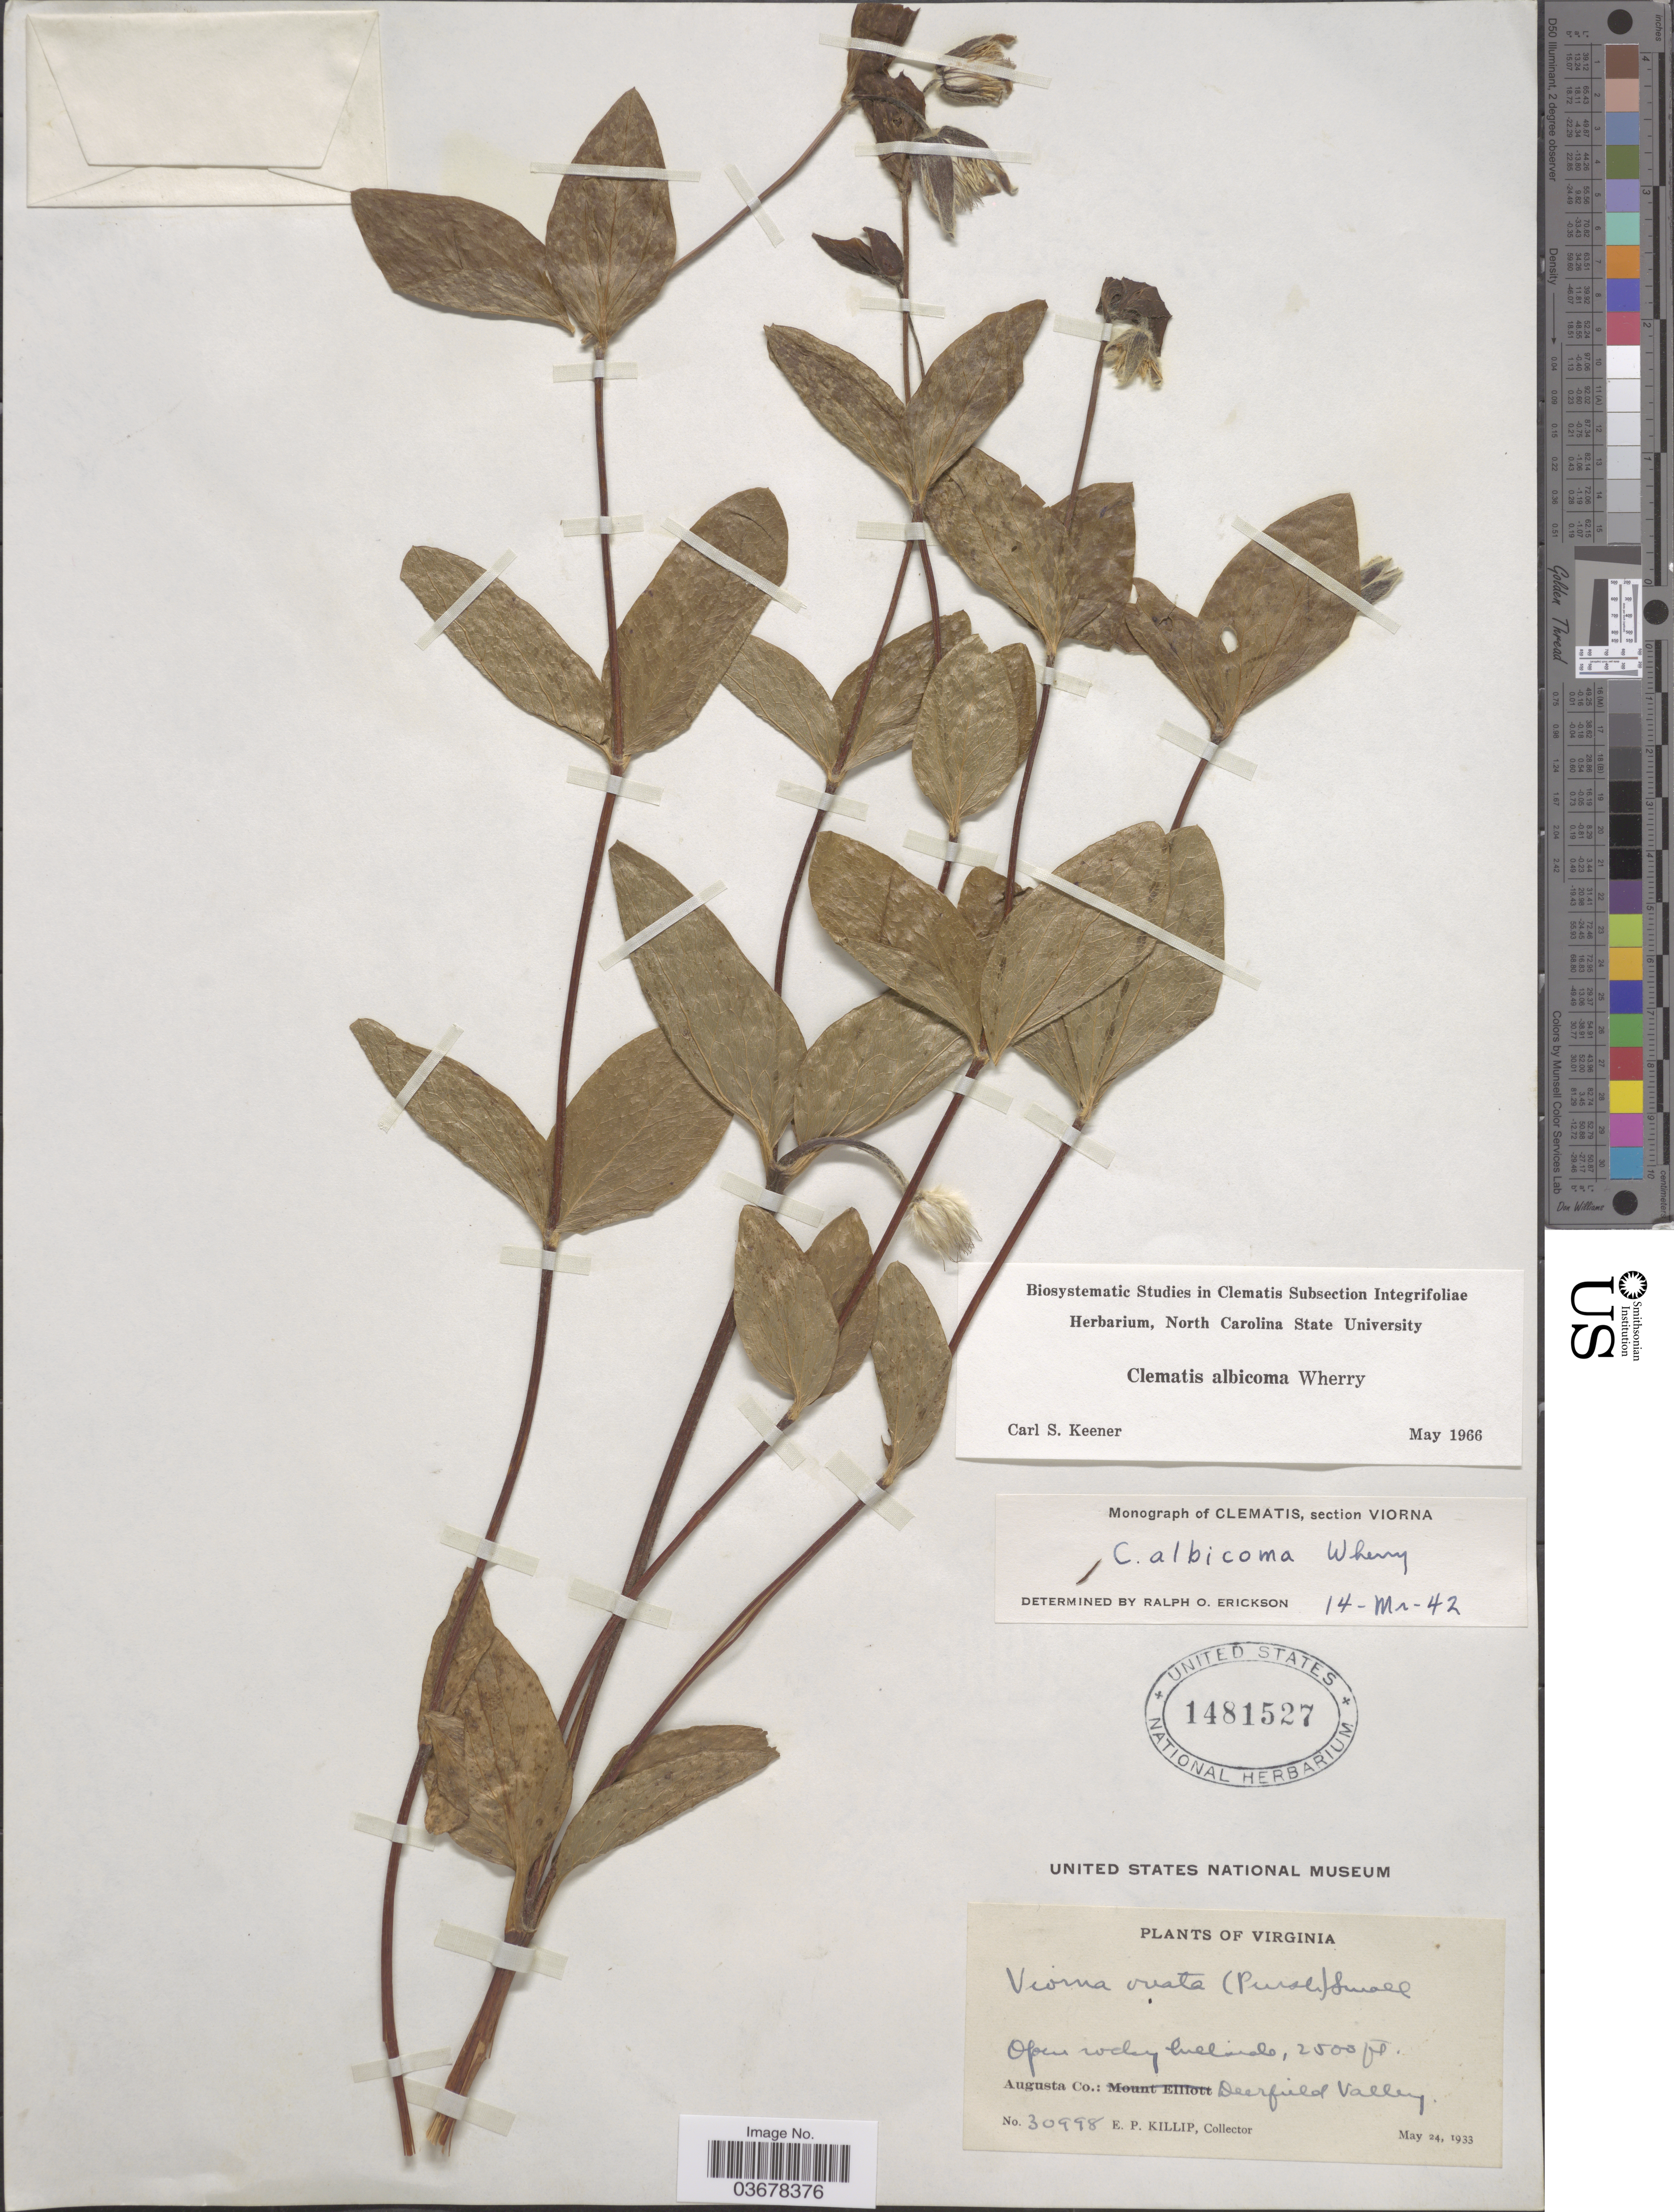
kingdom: Plantae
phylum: Tracheophyta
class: Magnoliopsida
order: Ranunculales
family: Ranunculaceae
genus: Clematis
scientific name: Clematis viorna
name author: L.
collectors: E. P. Killip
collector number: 30998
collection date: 1933-05-24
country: United States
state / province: Virginia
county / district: Augusta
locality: Open rocky hillside. Augusta Co.: Deerfield Valley.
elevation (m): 762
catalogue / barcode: US 1481527